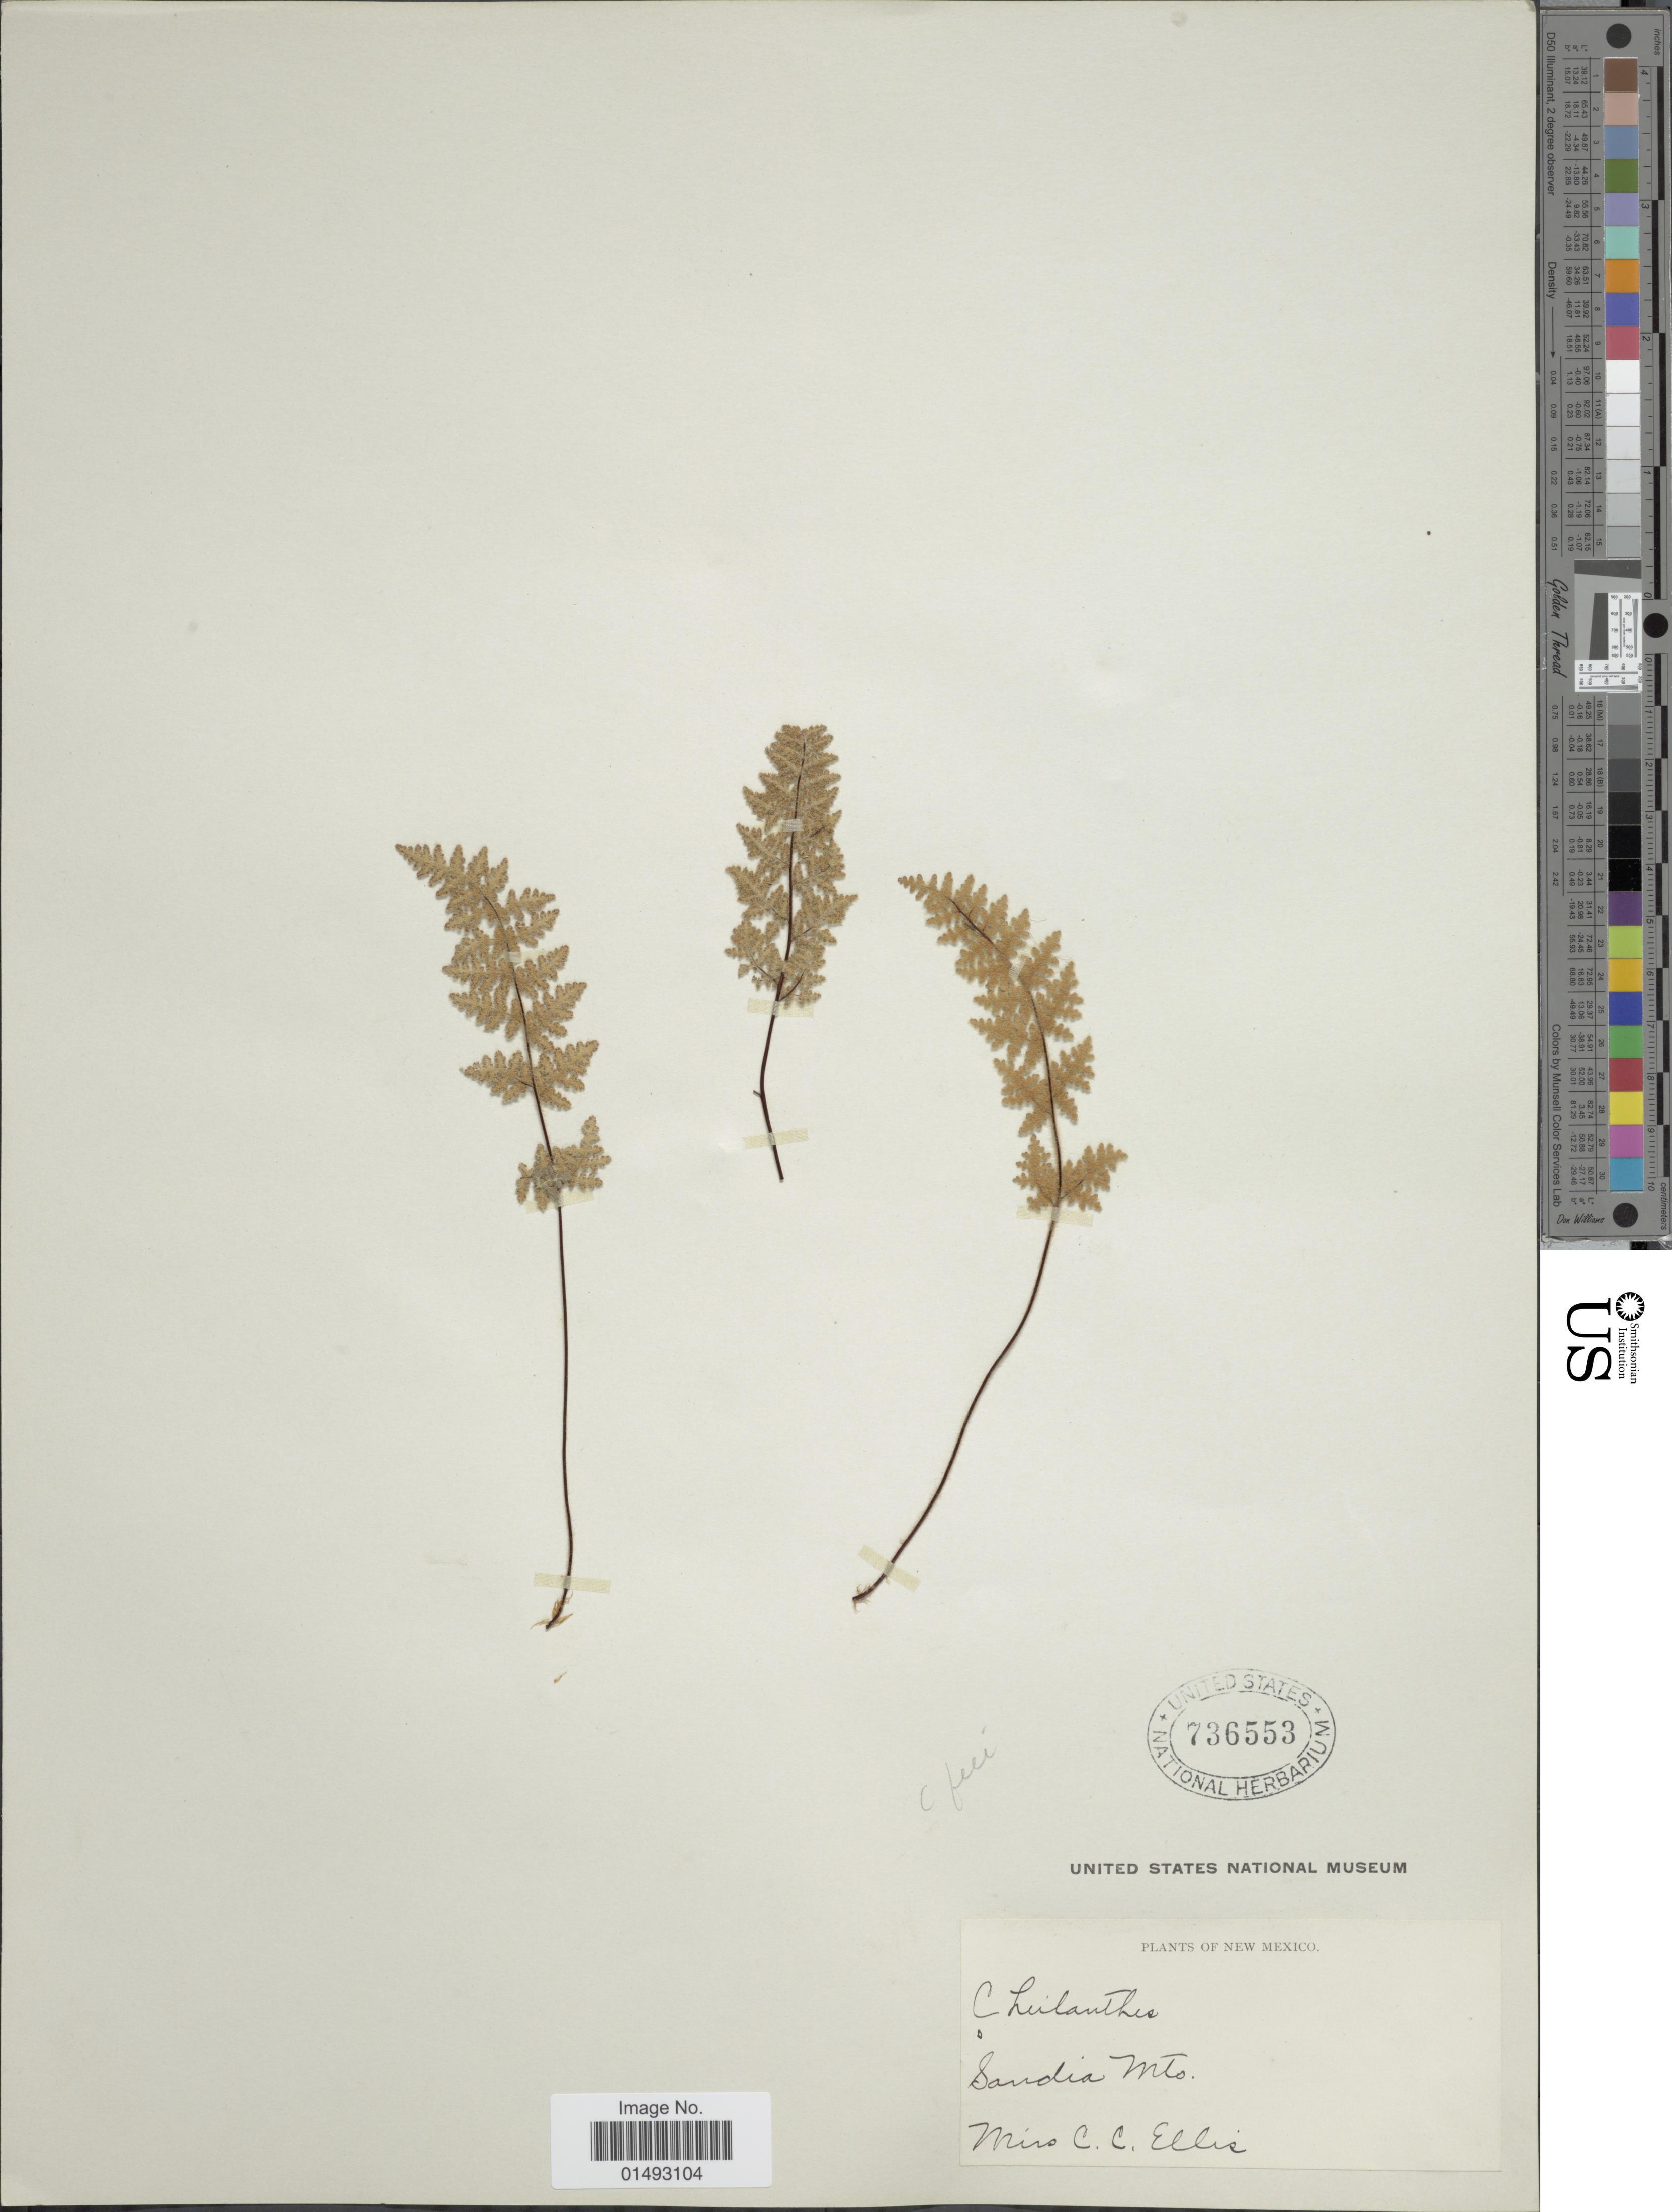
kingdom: Plantae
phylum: Tracheophyta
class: Polypodiopsida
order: Polypodiales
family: Pteridaceae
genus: Myriopteris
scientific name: Myriopteris gracilis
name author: Fée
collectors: C. C. Ellis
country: United States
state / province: New Mexico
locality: Sandia Mts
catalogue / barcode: US 736553